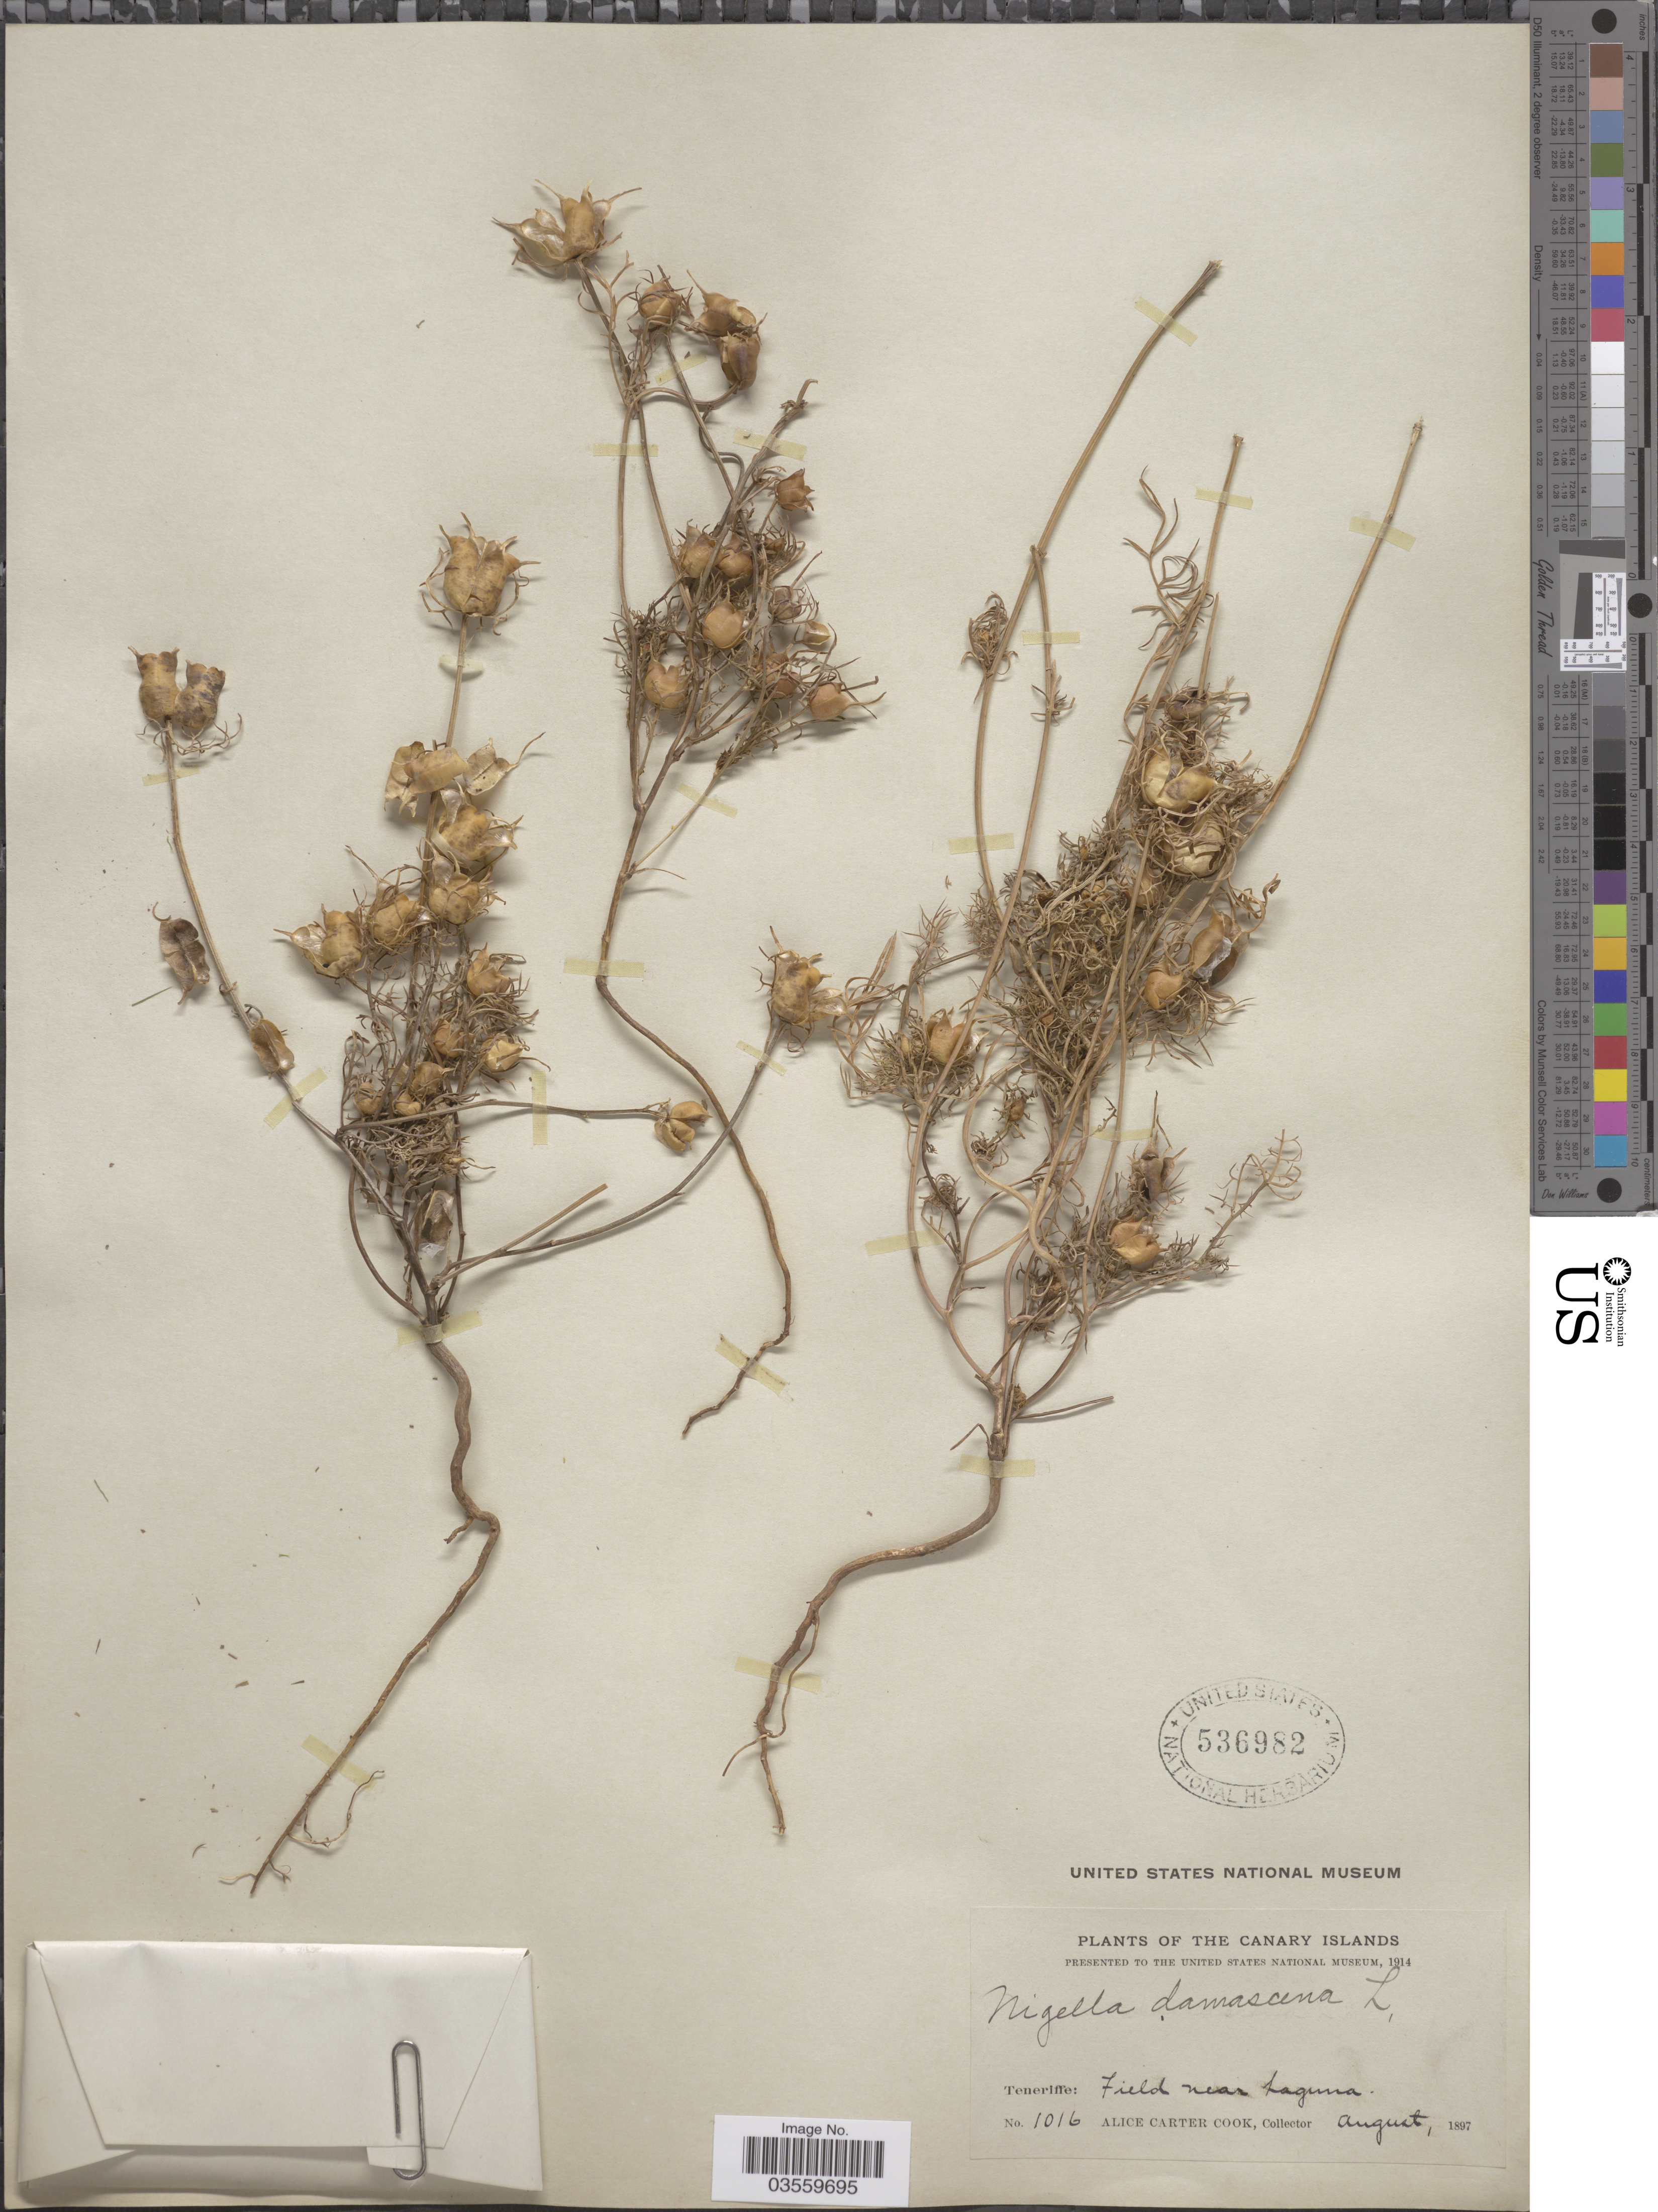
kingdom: Plantae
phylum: Tracheophyta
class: Magnoliopsida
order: Ranunculales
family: Ranunculaceae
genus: Nigella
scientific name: Nigella damascena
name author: L.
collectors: Alice C. Cook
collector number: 1016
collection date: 1897-08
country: Spain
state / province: Canarias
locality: The Canary Islands. Teneriffe: Field near Laguna.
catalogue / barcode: US 536982